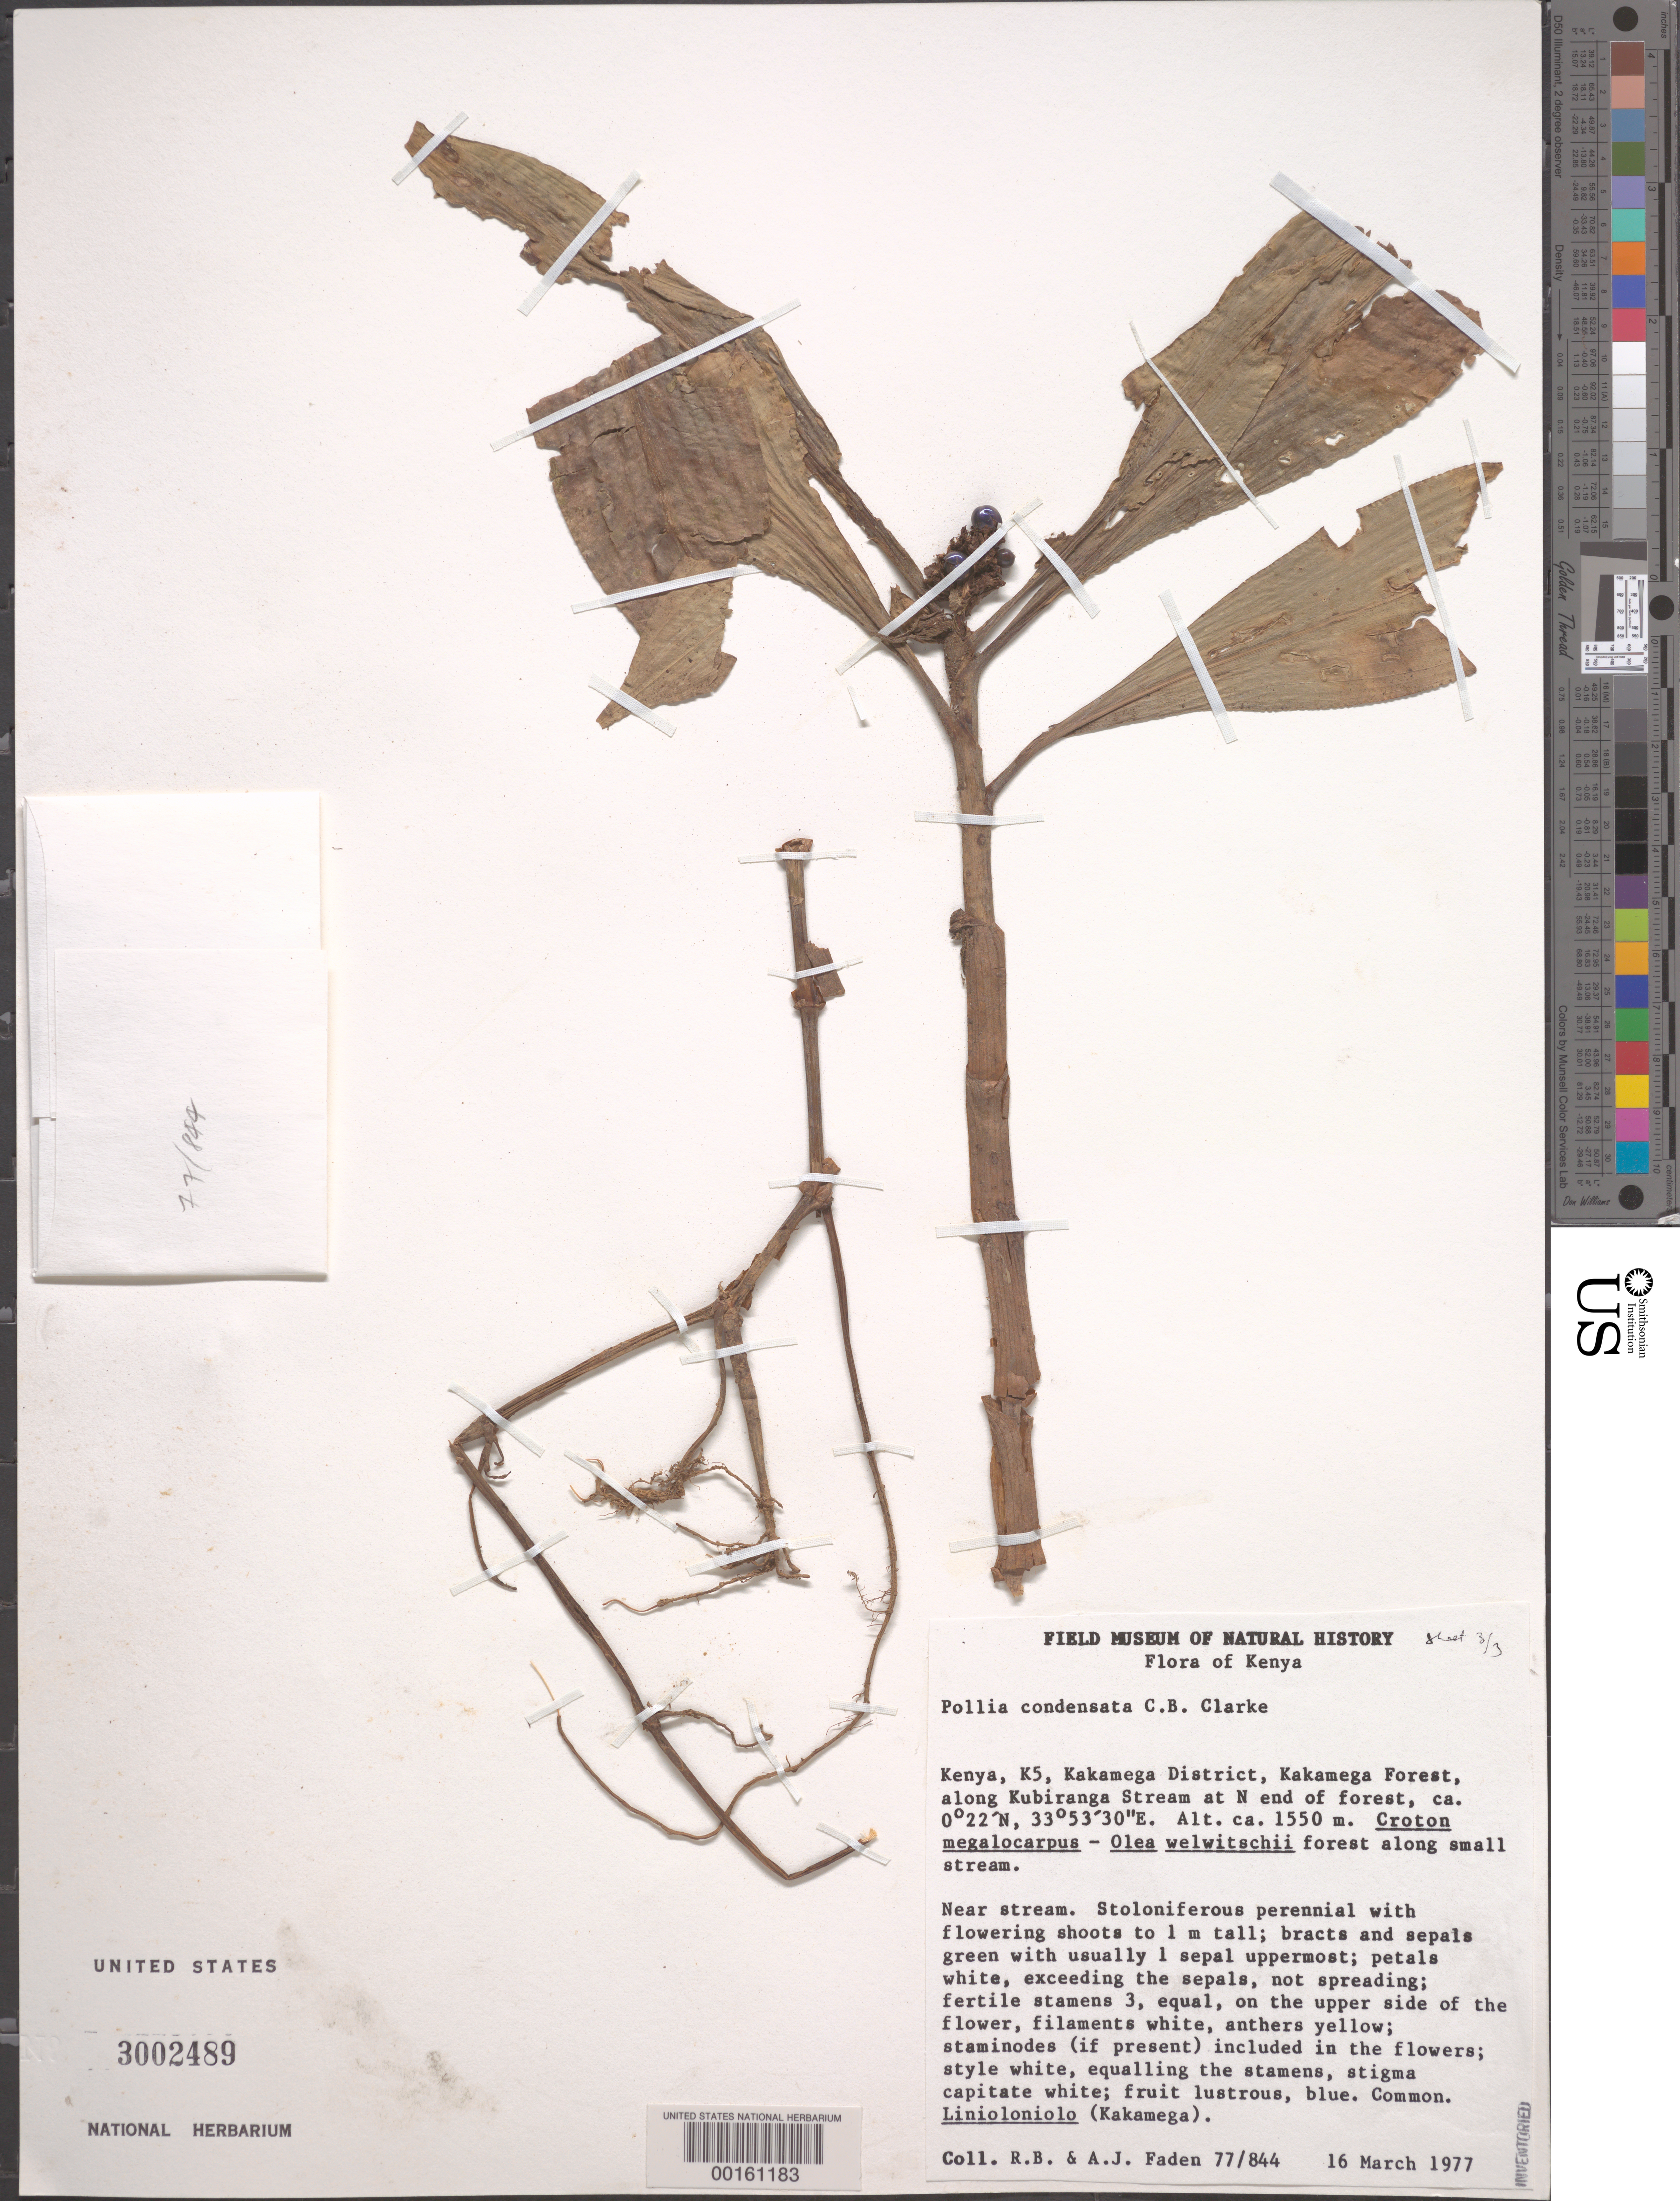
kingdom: Plantae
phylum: Tracheophyta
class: Liliopsida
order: Commelinales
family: Commelinaceae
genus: Pollia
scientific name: Pollia condensata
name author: C.B. Clarke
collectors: R. B. Faden & A. J. Faden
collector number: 77/844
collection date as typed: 16 Mar 1977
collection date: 1977-03-16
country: Kenya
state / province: Kakamega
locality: Kakamega forest, along kubiranga stream at n end of forest.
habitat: Croton megalocarpus-olea welwitschii forest along stream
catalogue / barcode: US 3002489